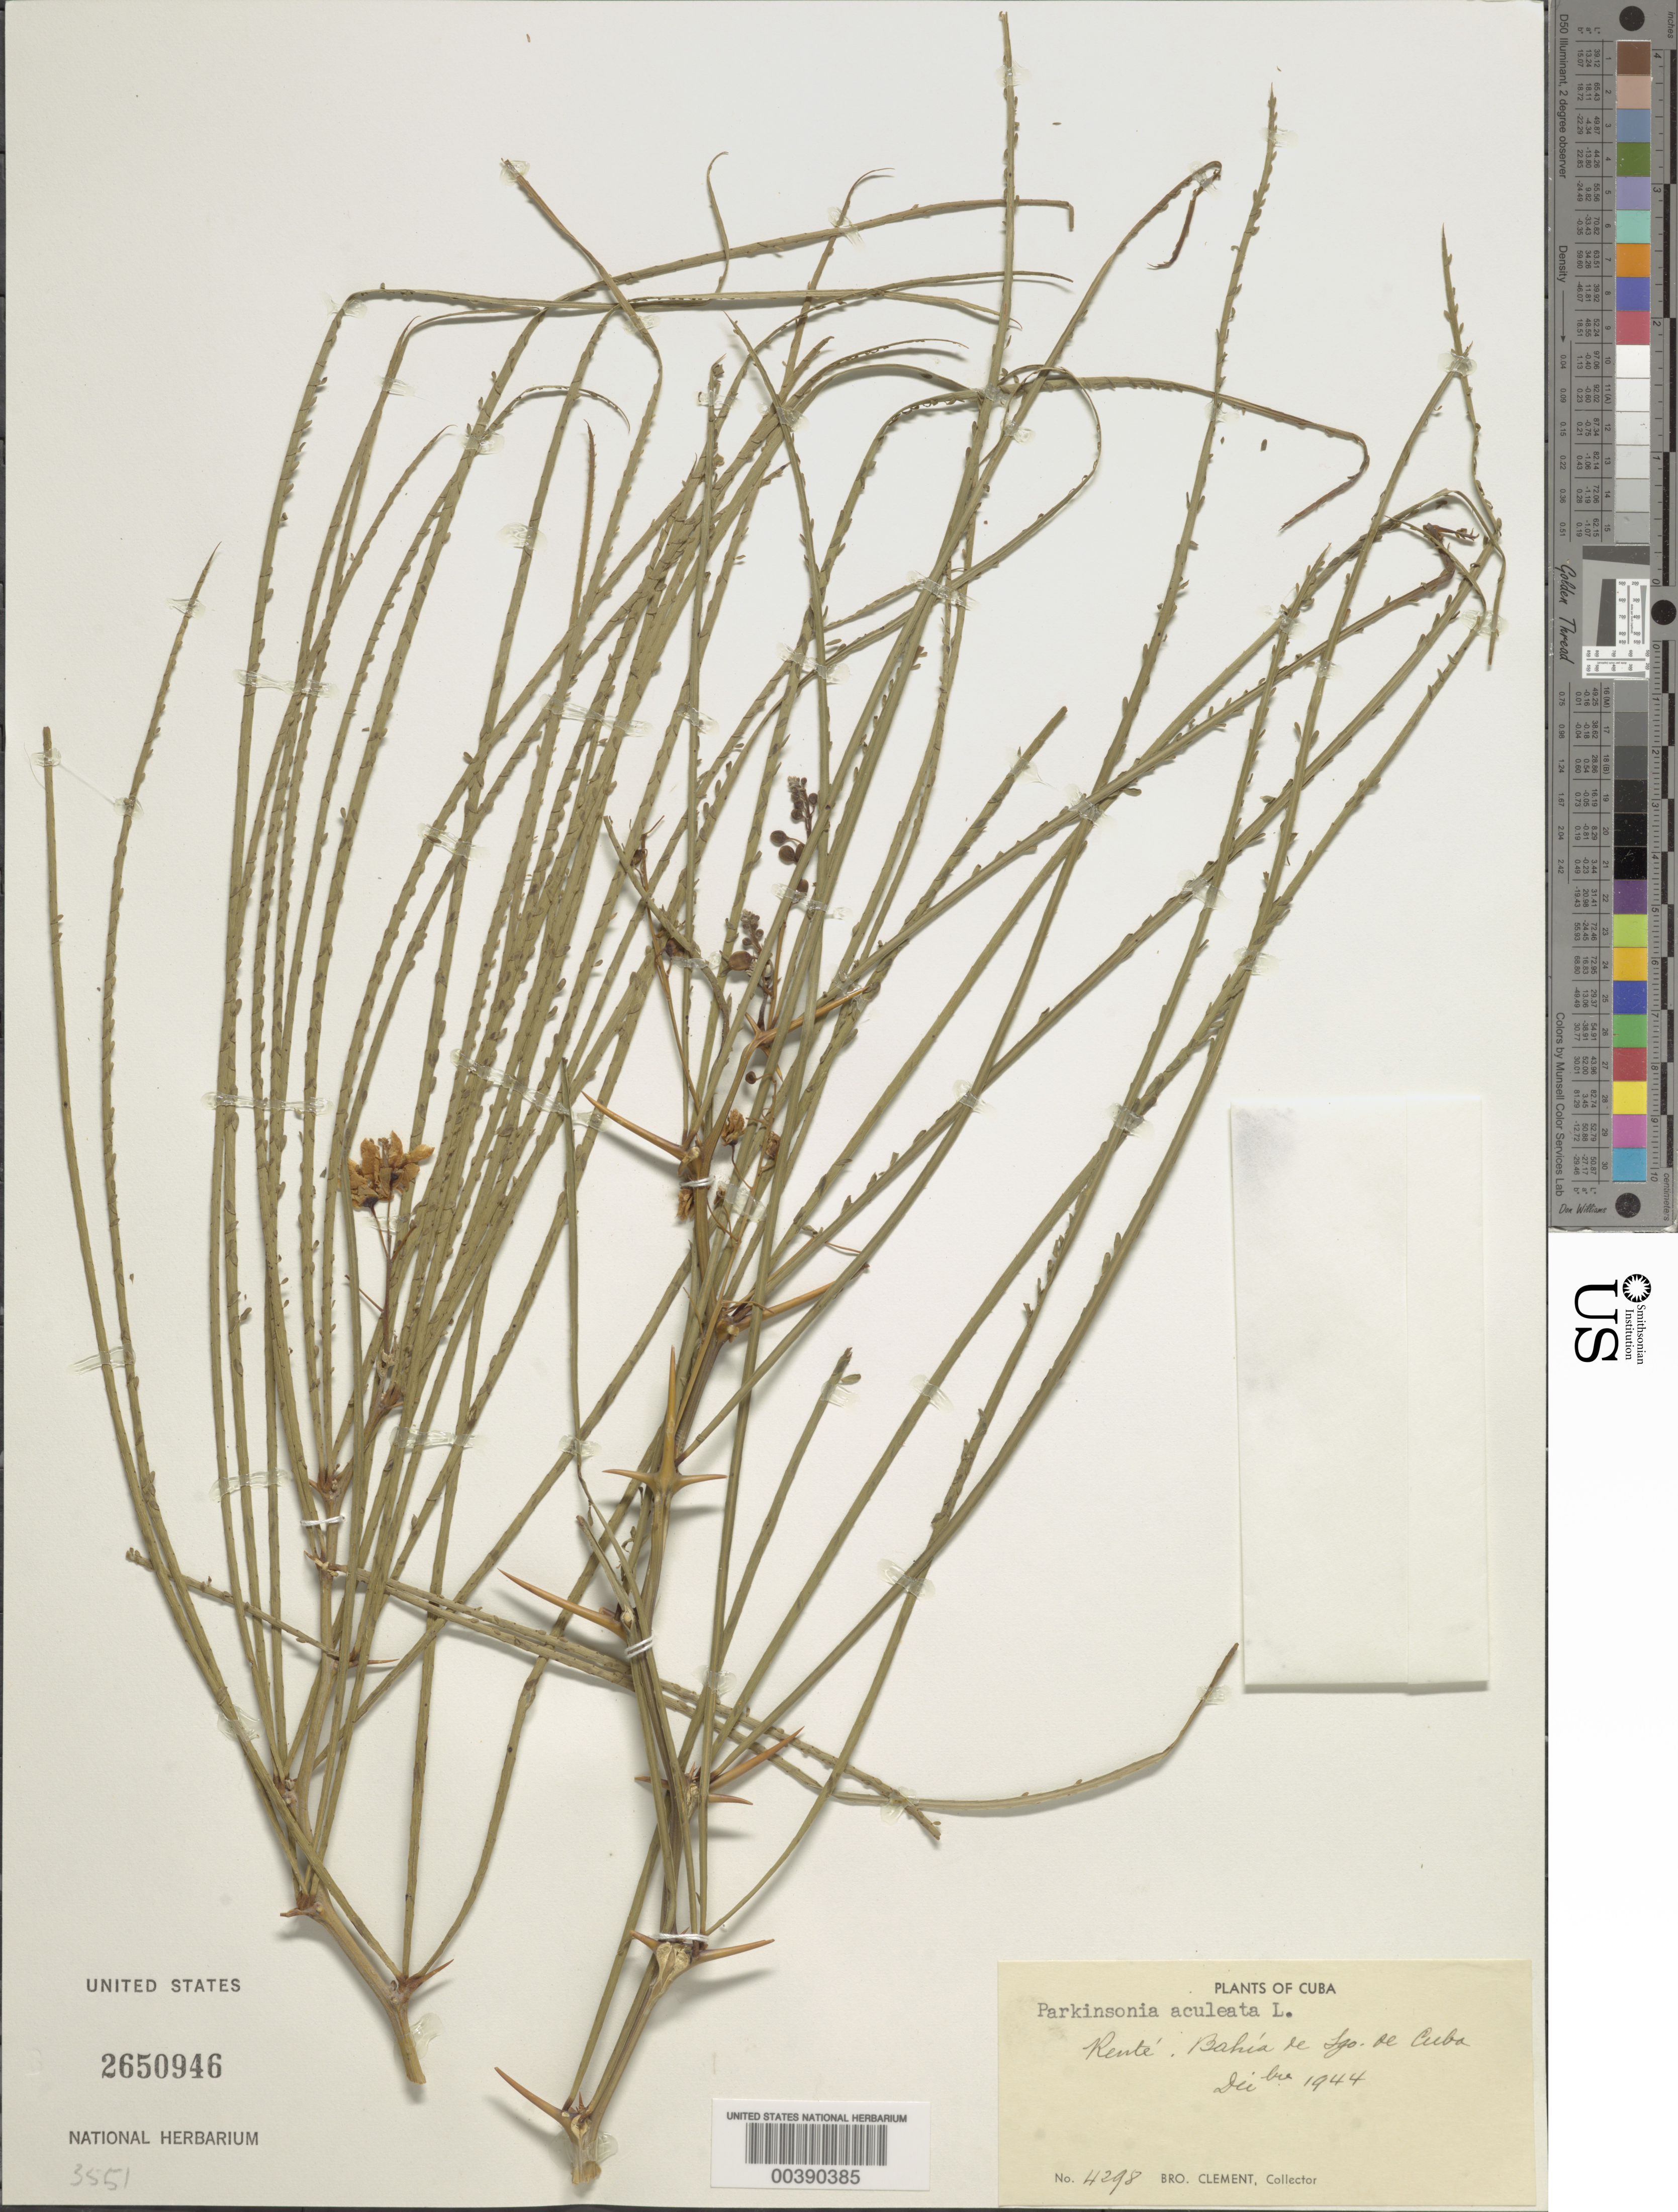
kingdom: Plantae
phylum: Tracheophyta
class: Magnoliopsida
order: Fabales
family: Fabaceae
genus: Parkinsonia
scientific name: Parkinsonia aculeata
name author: L.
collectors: B. Clement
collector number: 4298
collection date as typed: Dec 1944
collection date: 1944-12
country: Cuba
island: Greater Antilles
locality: Bahia de Sgo. de Cuba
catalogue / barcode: US 2650946